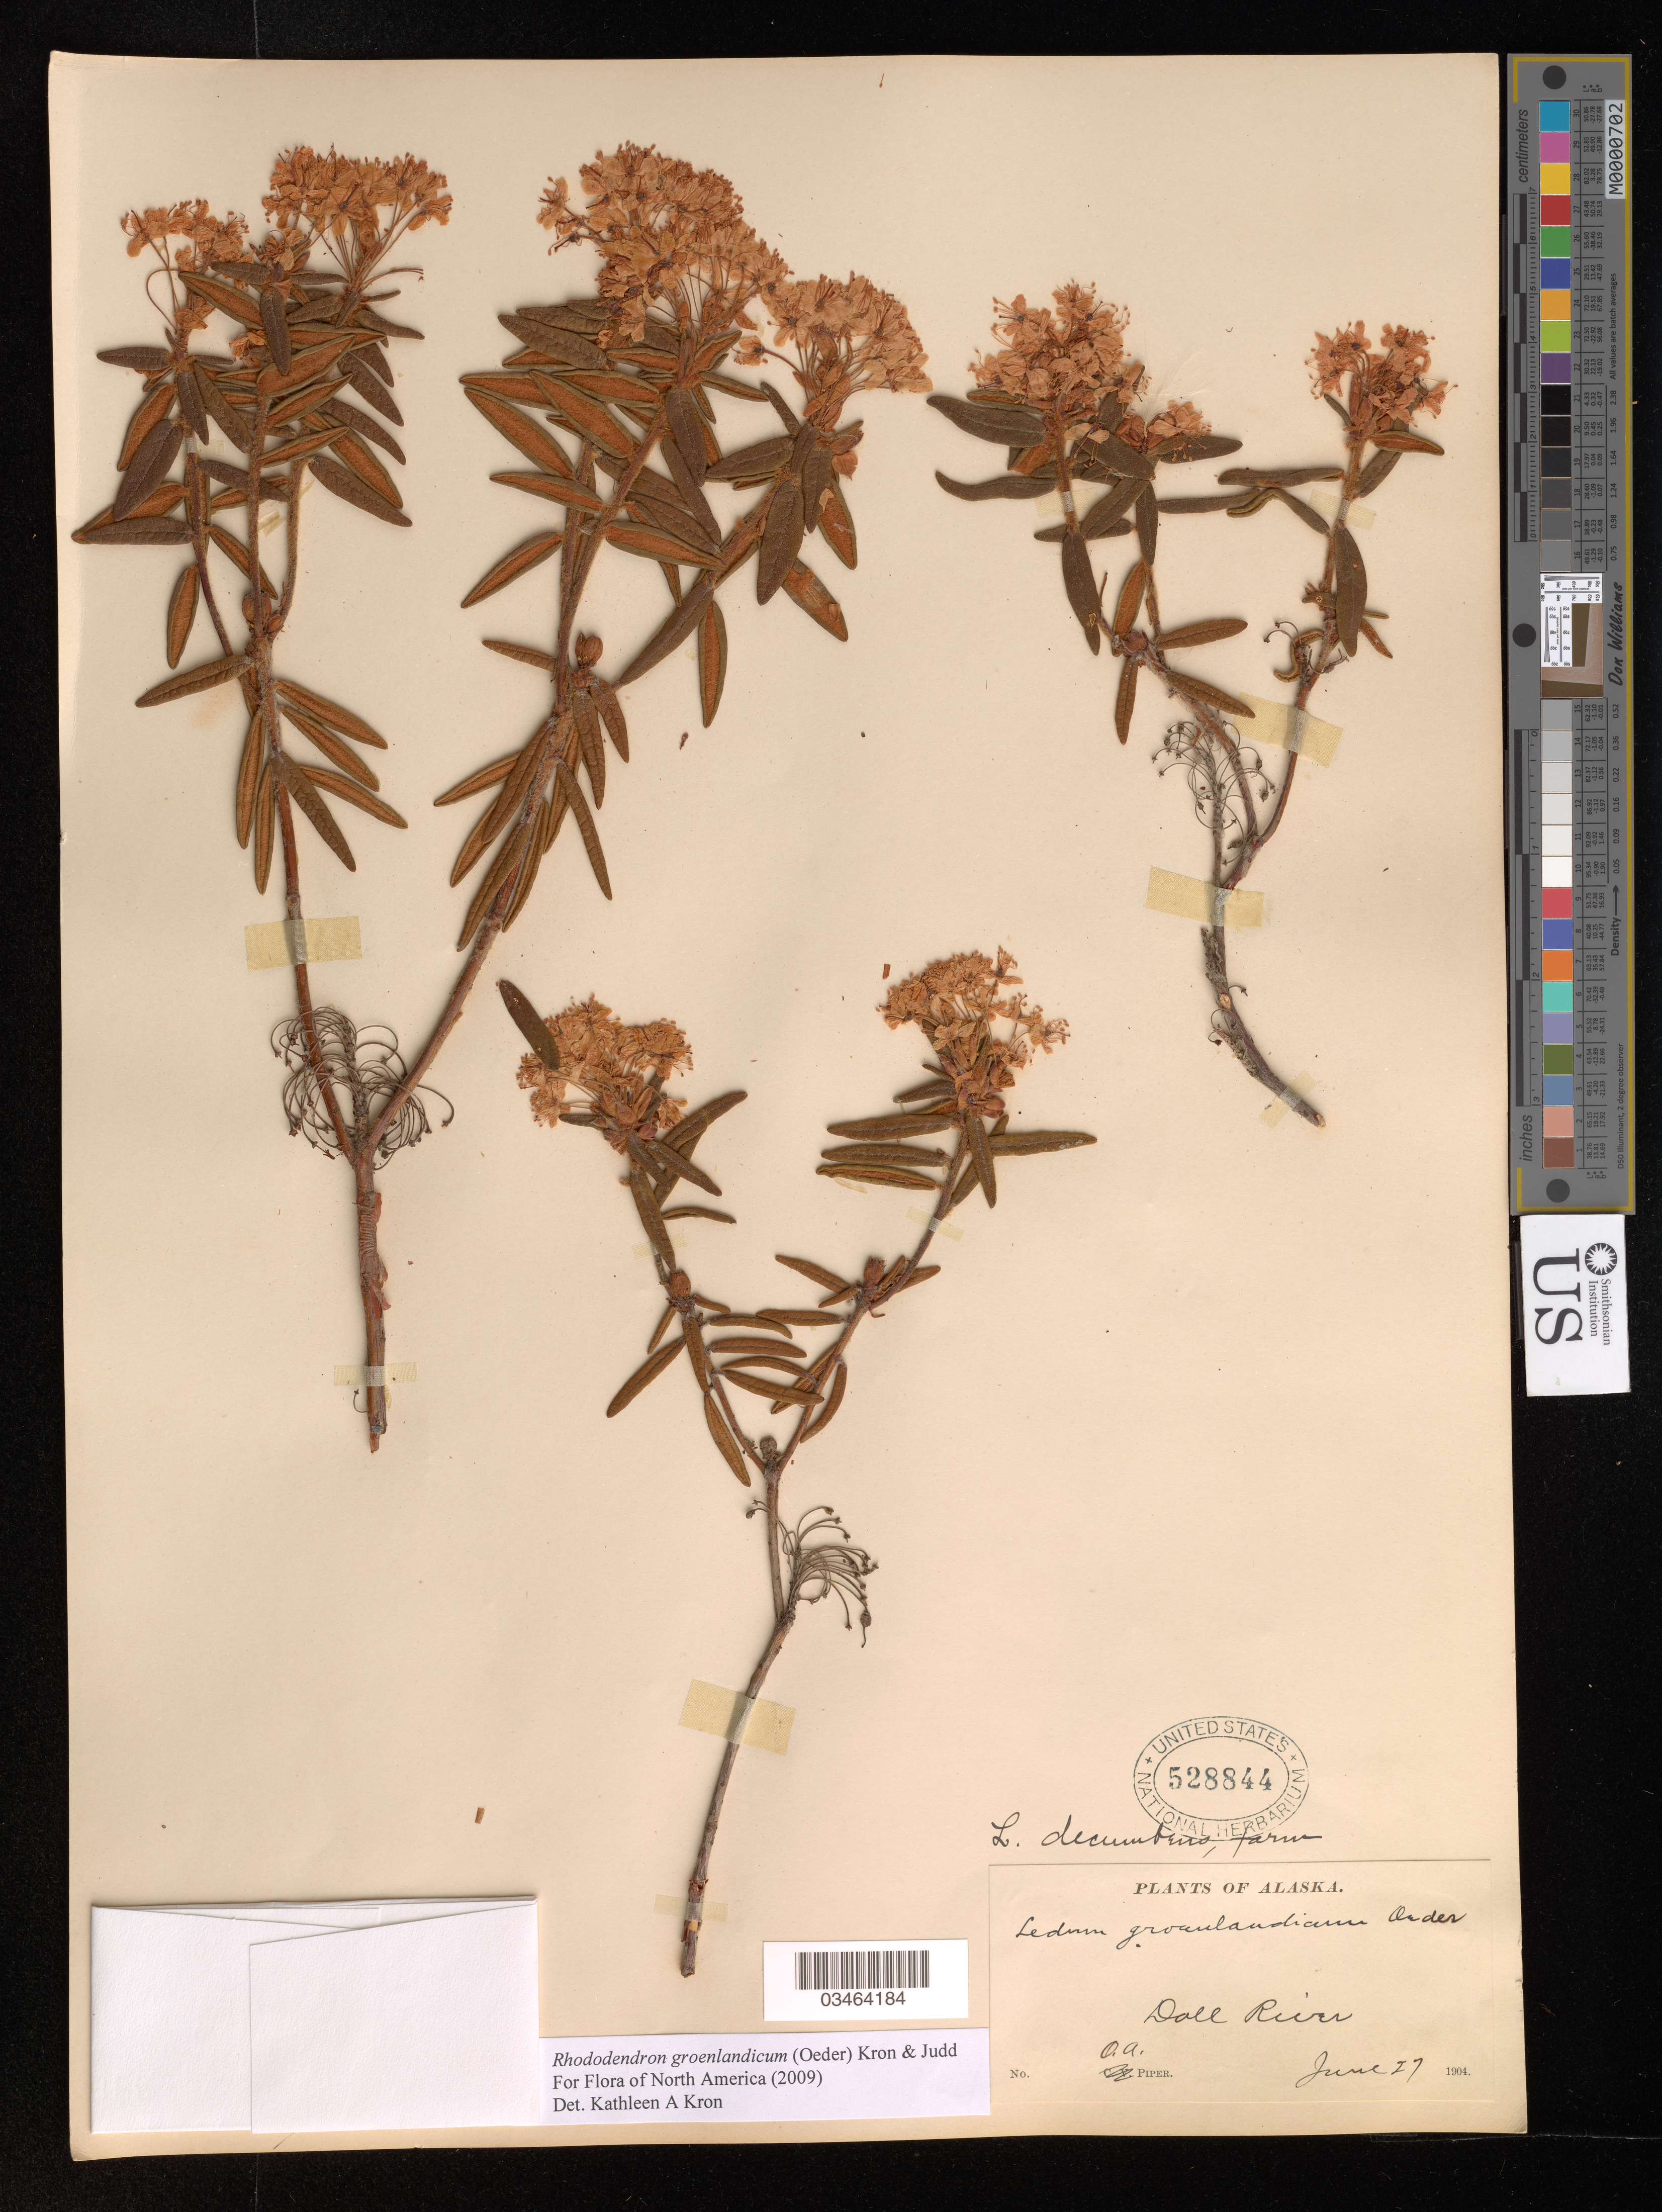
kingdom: Plantae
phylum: Tracheophyta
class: Magnoliopsida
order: Ericales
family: Ericaceae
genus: Rhododendron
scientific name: Rhododendron groenlandicum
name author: (Oeder) Kron & Judd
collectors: O. Piper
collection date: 1904-06-27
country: United States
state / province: Alaska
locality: Dall River.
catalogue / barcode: US 528844